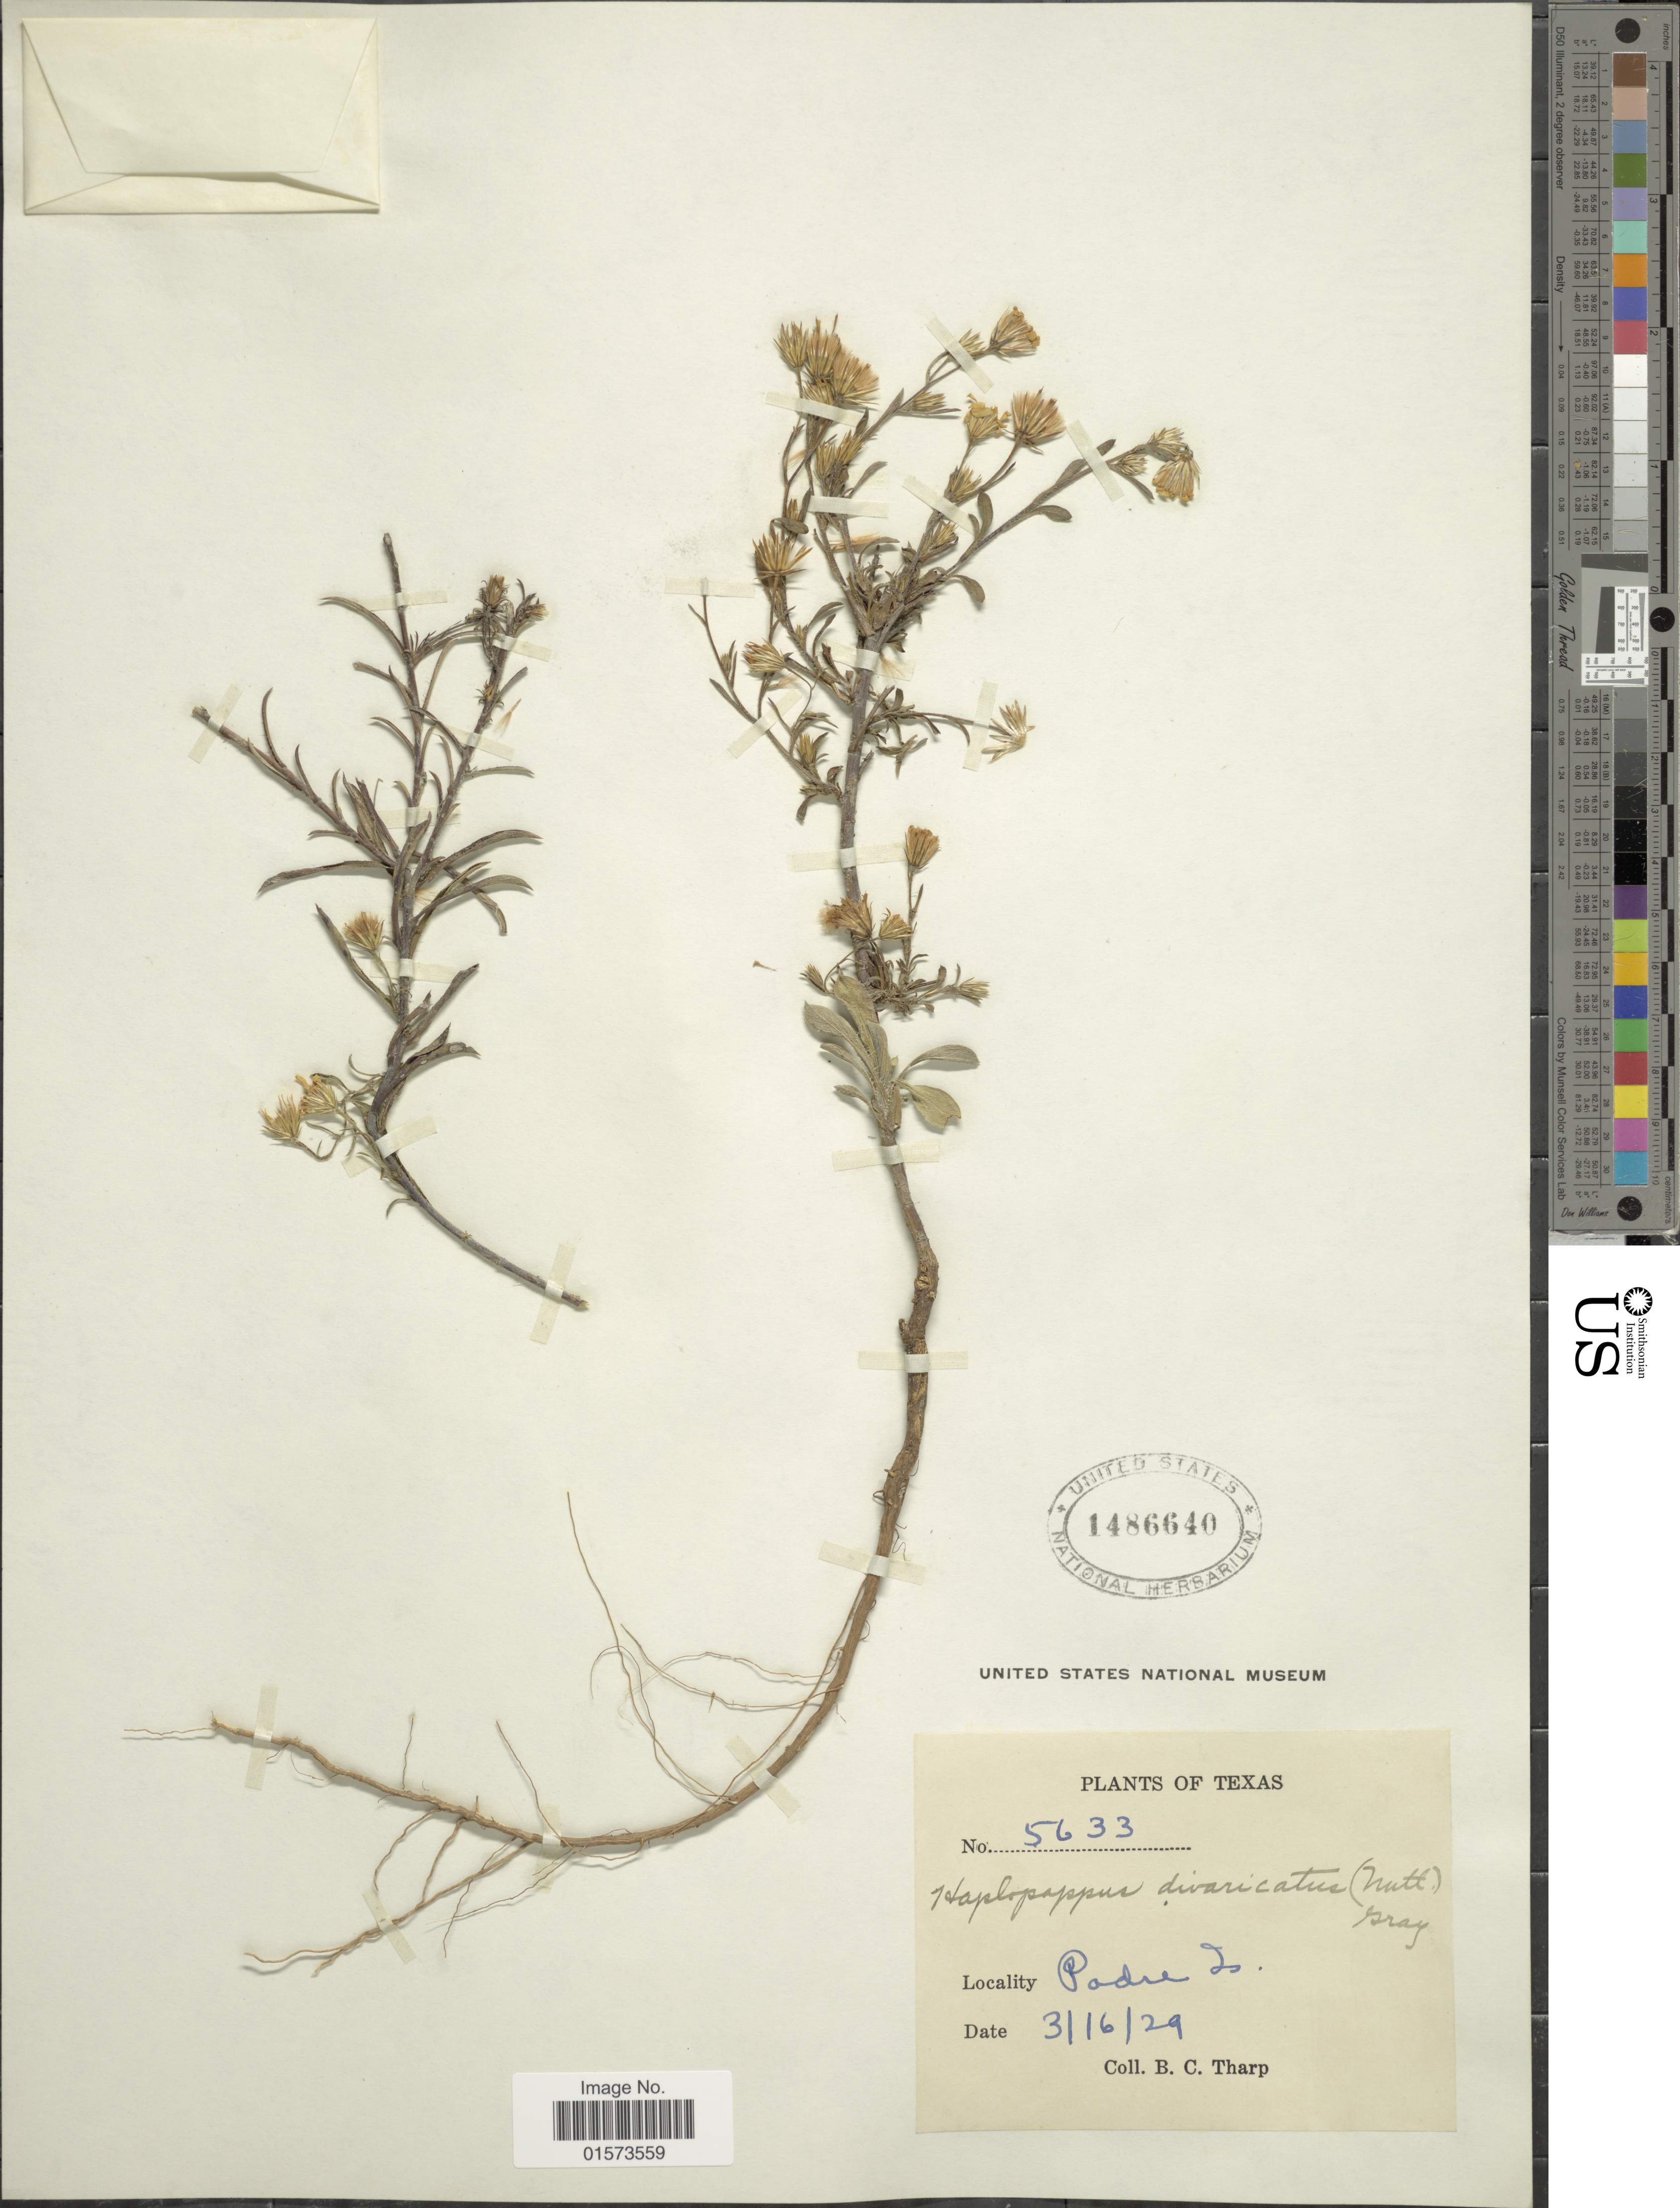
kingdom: Plantae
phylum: Tracheophyta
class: Magnoliopsida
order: Asterales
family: Asteraceae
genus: Croptilon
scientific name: Croptilon divaricatum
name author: (Nutt.) Raf.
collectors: B. C. Tharp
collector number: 5633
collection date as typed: Transcribed d/m/y: 16/3/29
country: United States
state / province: Texas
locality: Padre Is.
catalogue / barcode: US 1486640